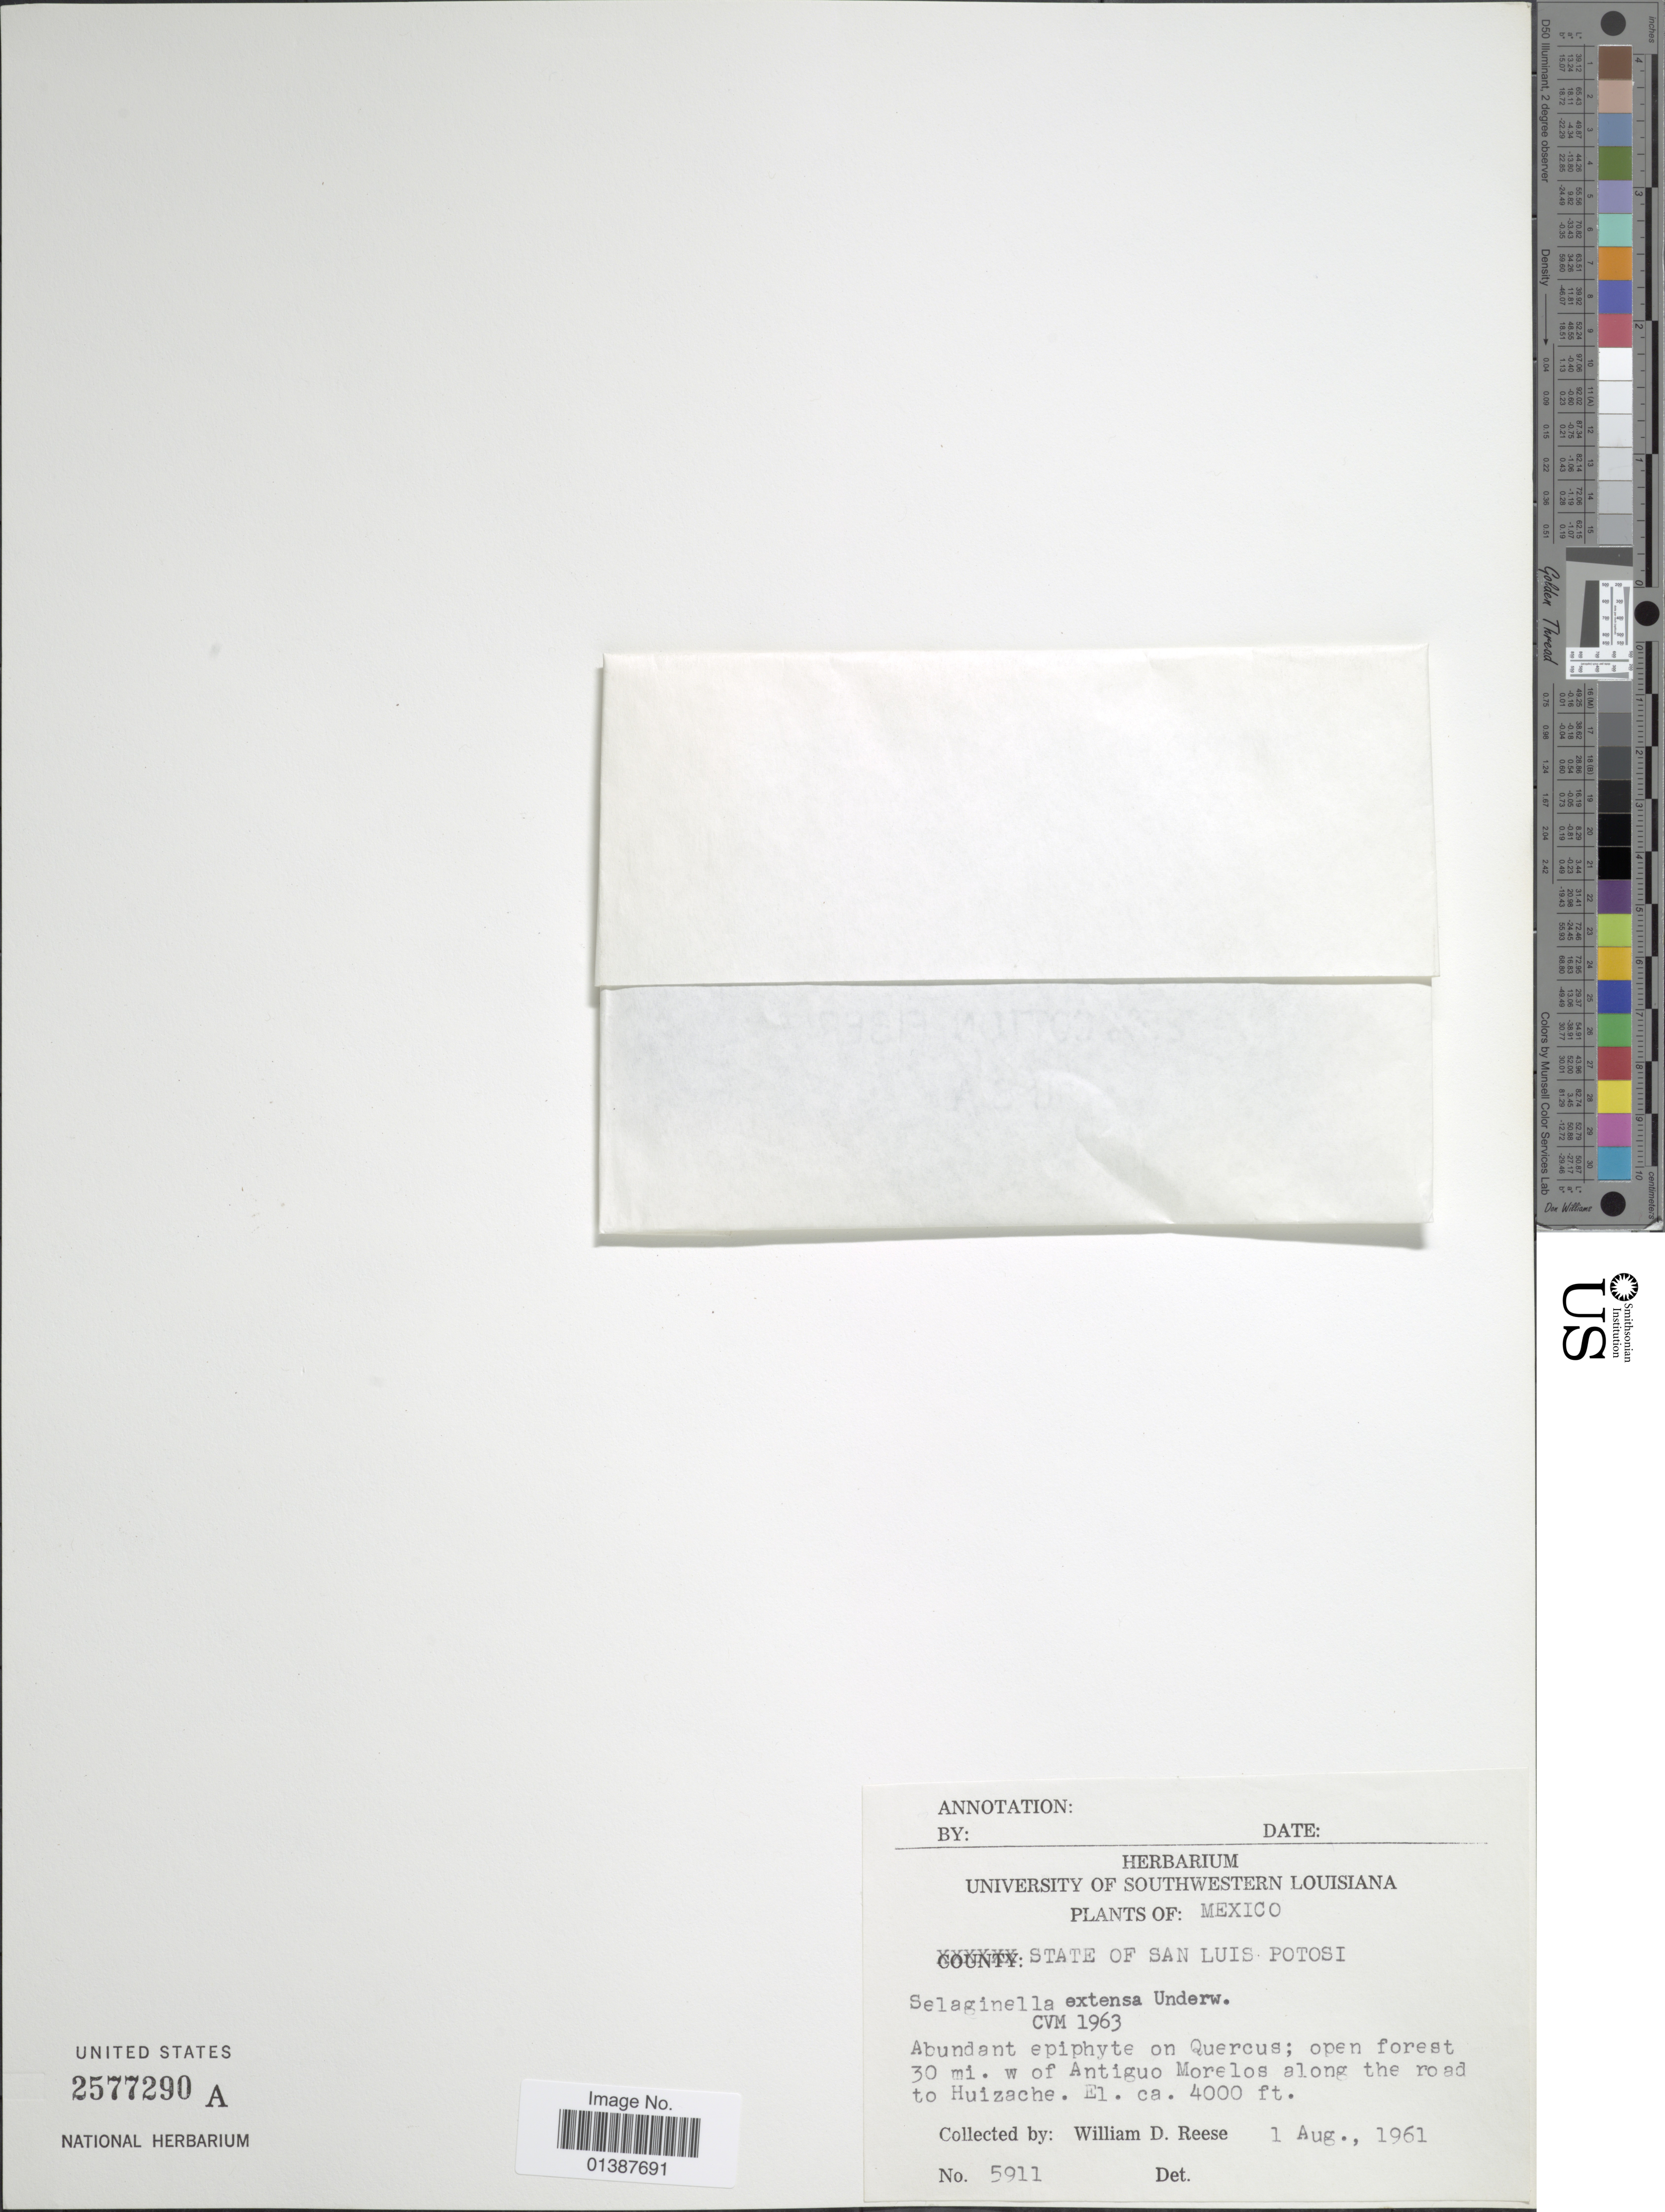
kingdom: Plantae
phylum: Tracheophyta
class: Lycopodiopsida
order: Selaginellales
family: Selaginellaceae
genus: Selaginella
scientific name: Selaginella extensa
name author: Underw.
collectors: W. Reese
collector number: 5911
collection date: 1961-08-01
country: Mexico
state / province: San Luis Potosí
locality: Open forest 30 mi w of Antiguo Morelos along the road to Huizache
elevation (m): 1219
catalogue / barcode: US 2577290A